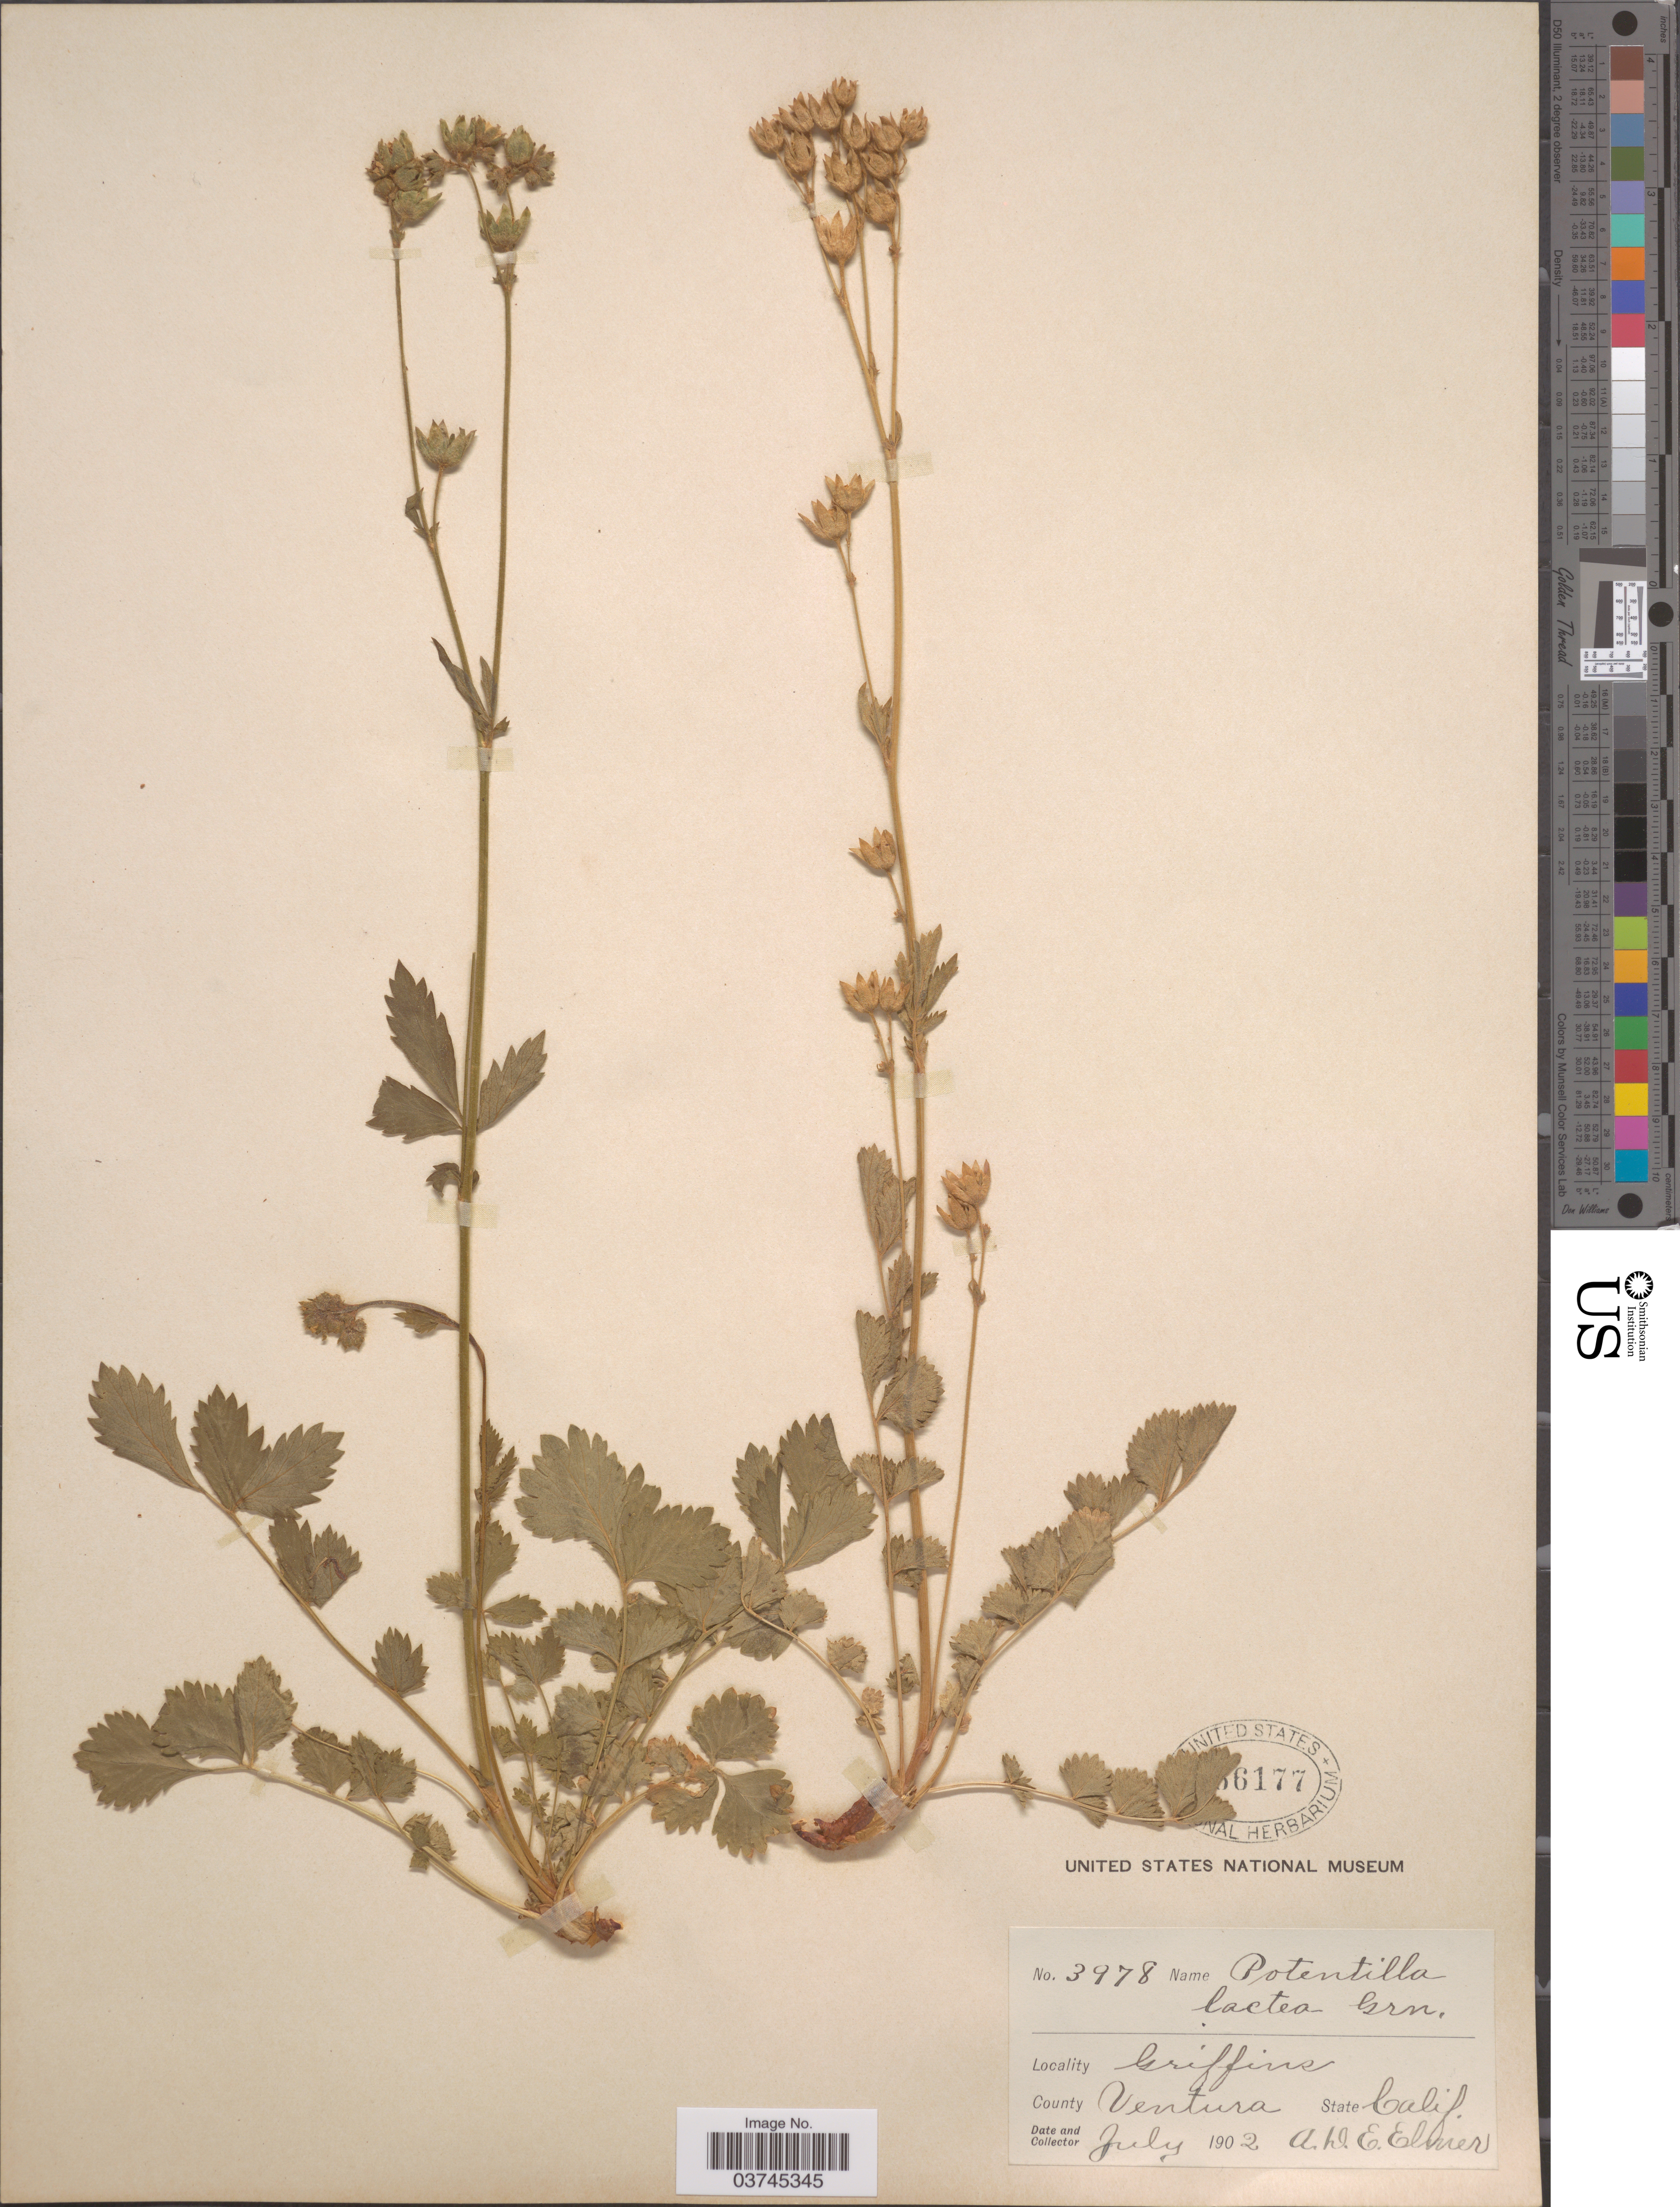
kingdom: Plantae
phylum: Tracheophyta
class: Magnoliopsida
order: Rosales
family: Rosaceae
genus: Drymocallis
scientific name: Drymocallis lactea var. lactea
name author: (Greene) Rydb.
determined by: Strong, Mark T., (BOT), Smithsonian Institution - National Museum of Natural History (UNITED STATES)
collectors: A. D. E. Elmer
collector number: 3978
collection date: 1902-07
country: United States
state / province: California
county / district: Ventura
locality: Griffins. County Ventura.